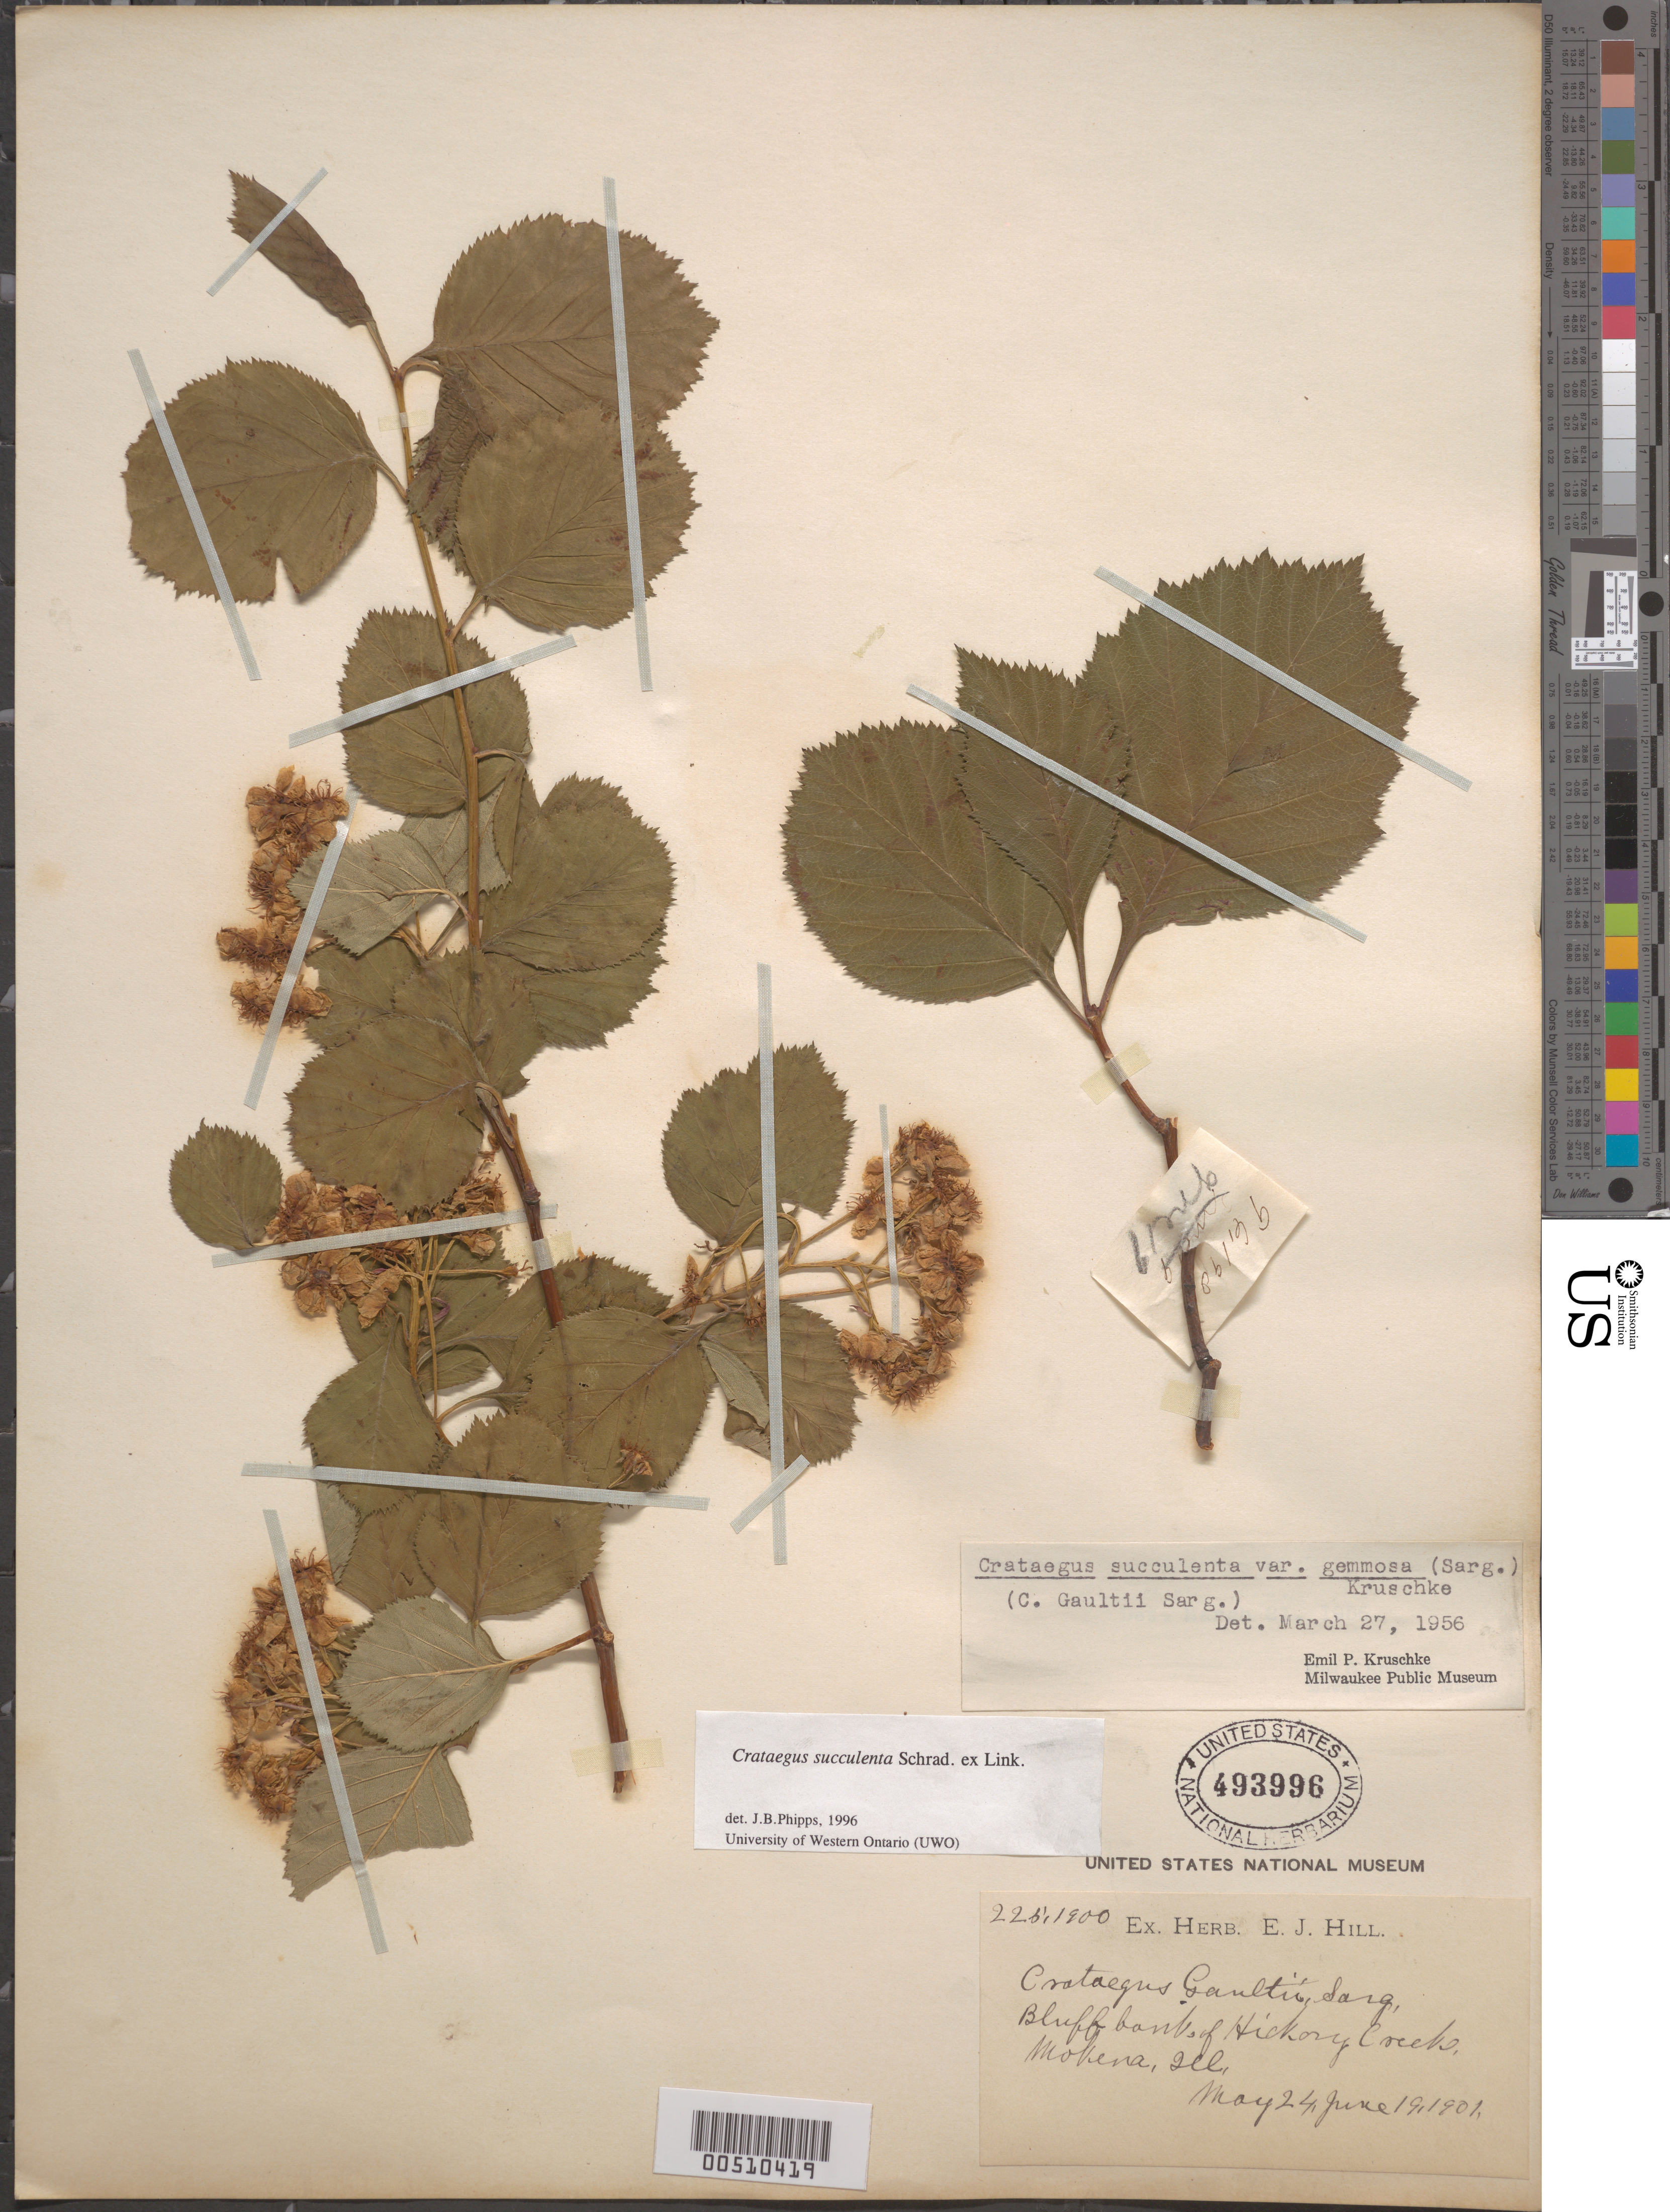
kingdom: Plantae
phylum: Tracheophyta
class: Magnoliopsida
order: Rosales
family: Rosaceae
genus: Crataegus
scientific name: Crataegus succulenta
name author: Schrad. ex Link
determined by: Phipps, James B., (UWO), University of Western Ontario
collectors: ex herb. E.J. Hill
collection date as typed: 24 May 1901 and 19 Jun 1901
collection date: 1901-05-24,1901-06-19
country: United States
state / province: Illinois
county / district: Will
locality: Bank of Hickory Creek, Mokena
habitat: Bluff bank of creek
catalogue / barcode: US 493996